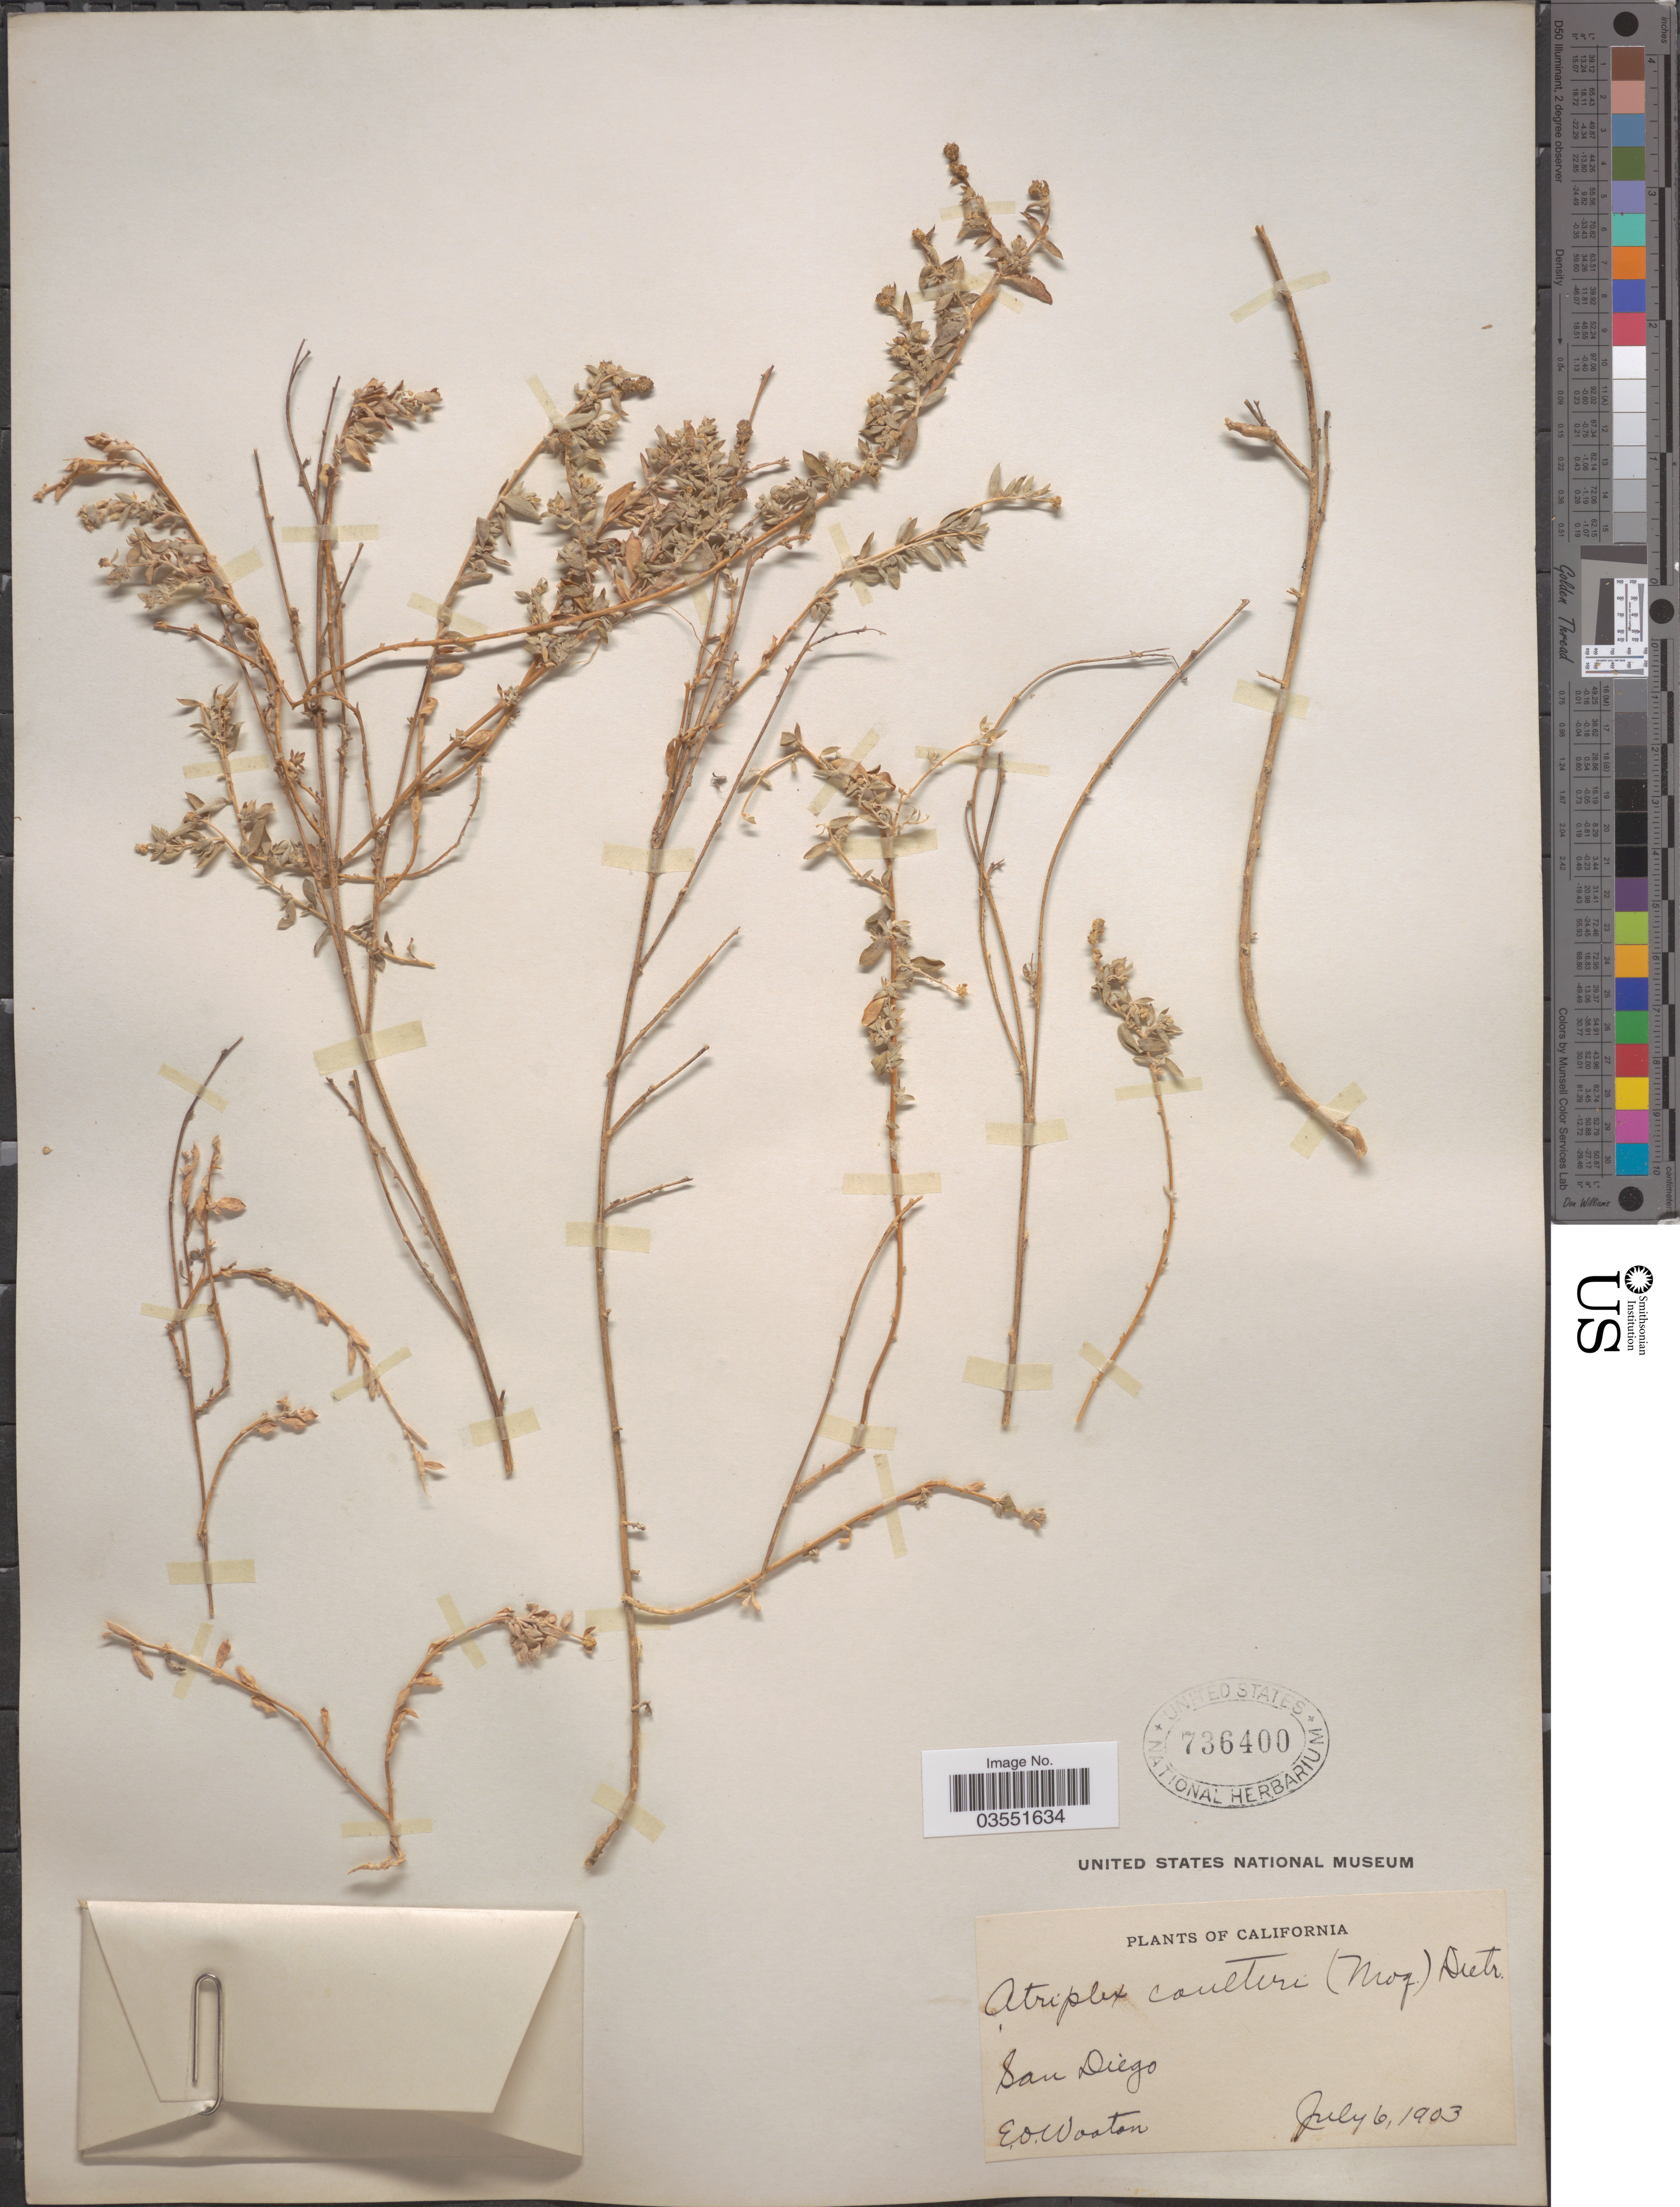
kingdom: Plantae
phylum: Tracheophyta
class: Magnoliopsida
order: Caryophyllales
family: Amaranthaceae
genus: Atriplex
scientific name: Atriplex coulteri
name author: (Moq.) D. Dietr.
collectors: E. O. Wooton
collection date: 1903-07-06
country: United States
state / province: California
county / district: San Diego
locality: San Diego.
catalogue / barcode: US 736400